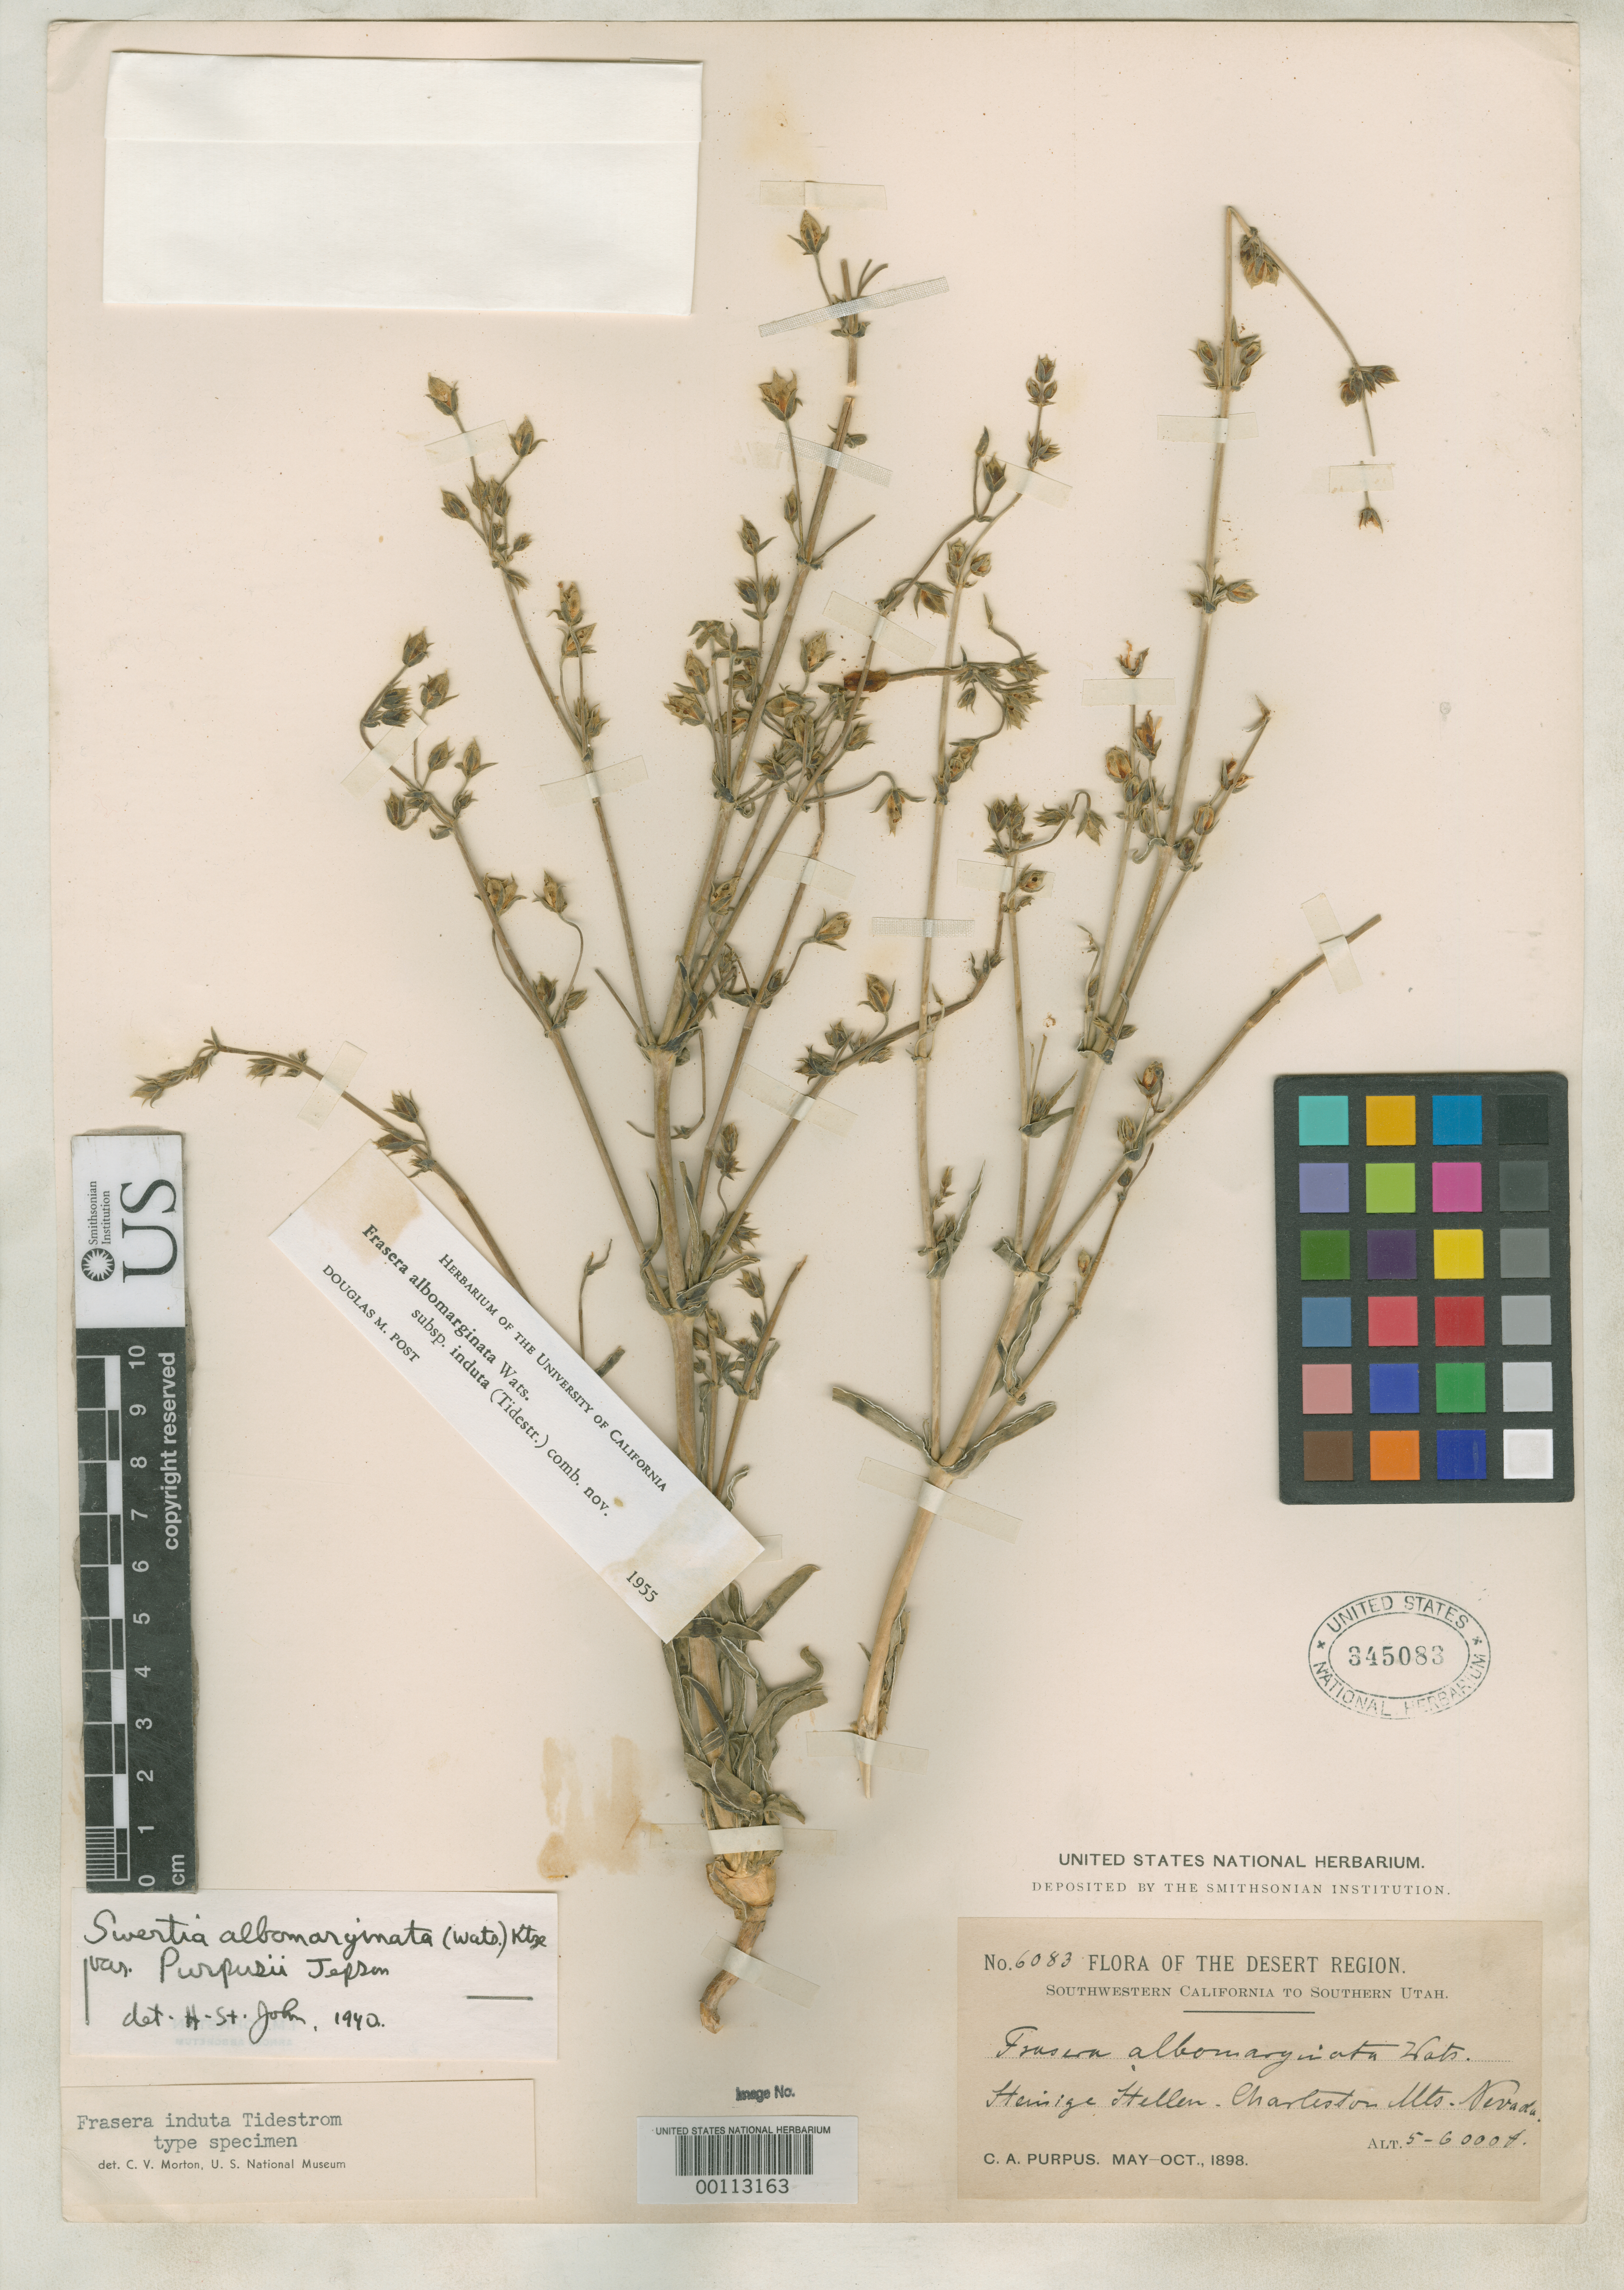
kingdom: Plantae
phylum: Tracheophyta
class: Magnoliopsida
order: Gentianales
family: Gentianaceae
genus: Frasera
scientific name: Frasera induta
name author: Tidestr.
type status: Holotype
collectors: C. A. Purpus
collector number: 6083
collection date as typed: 1898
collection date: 1898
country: United States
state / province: Nevada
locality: Charleston Mountains.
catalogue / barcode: US 345083